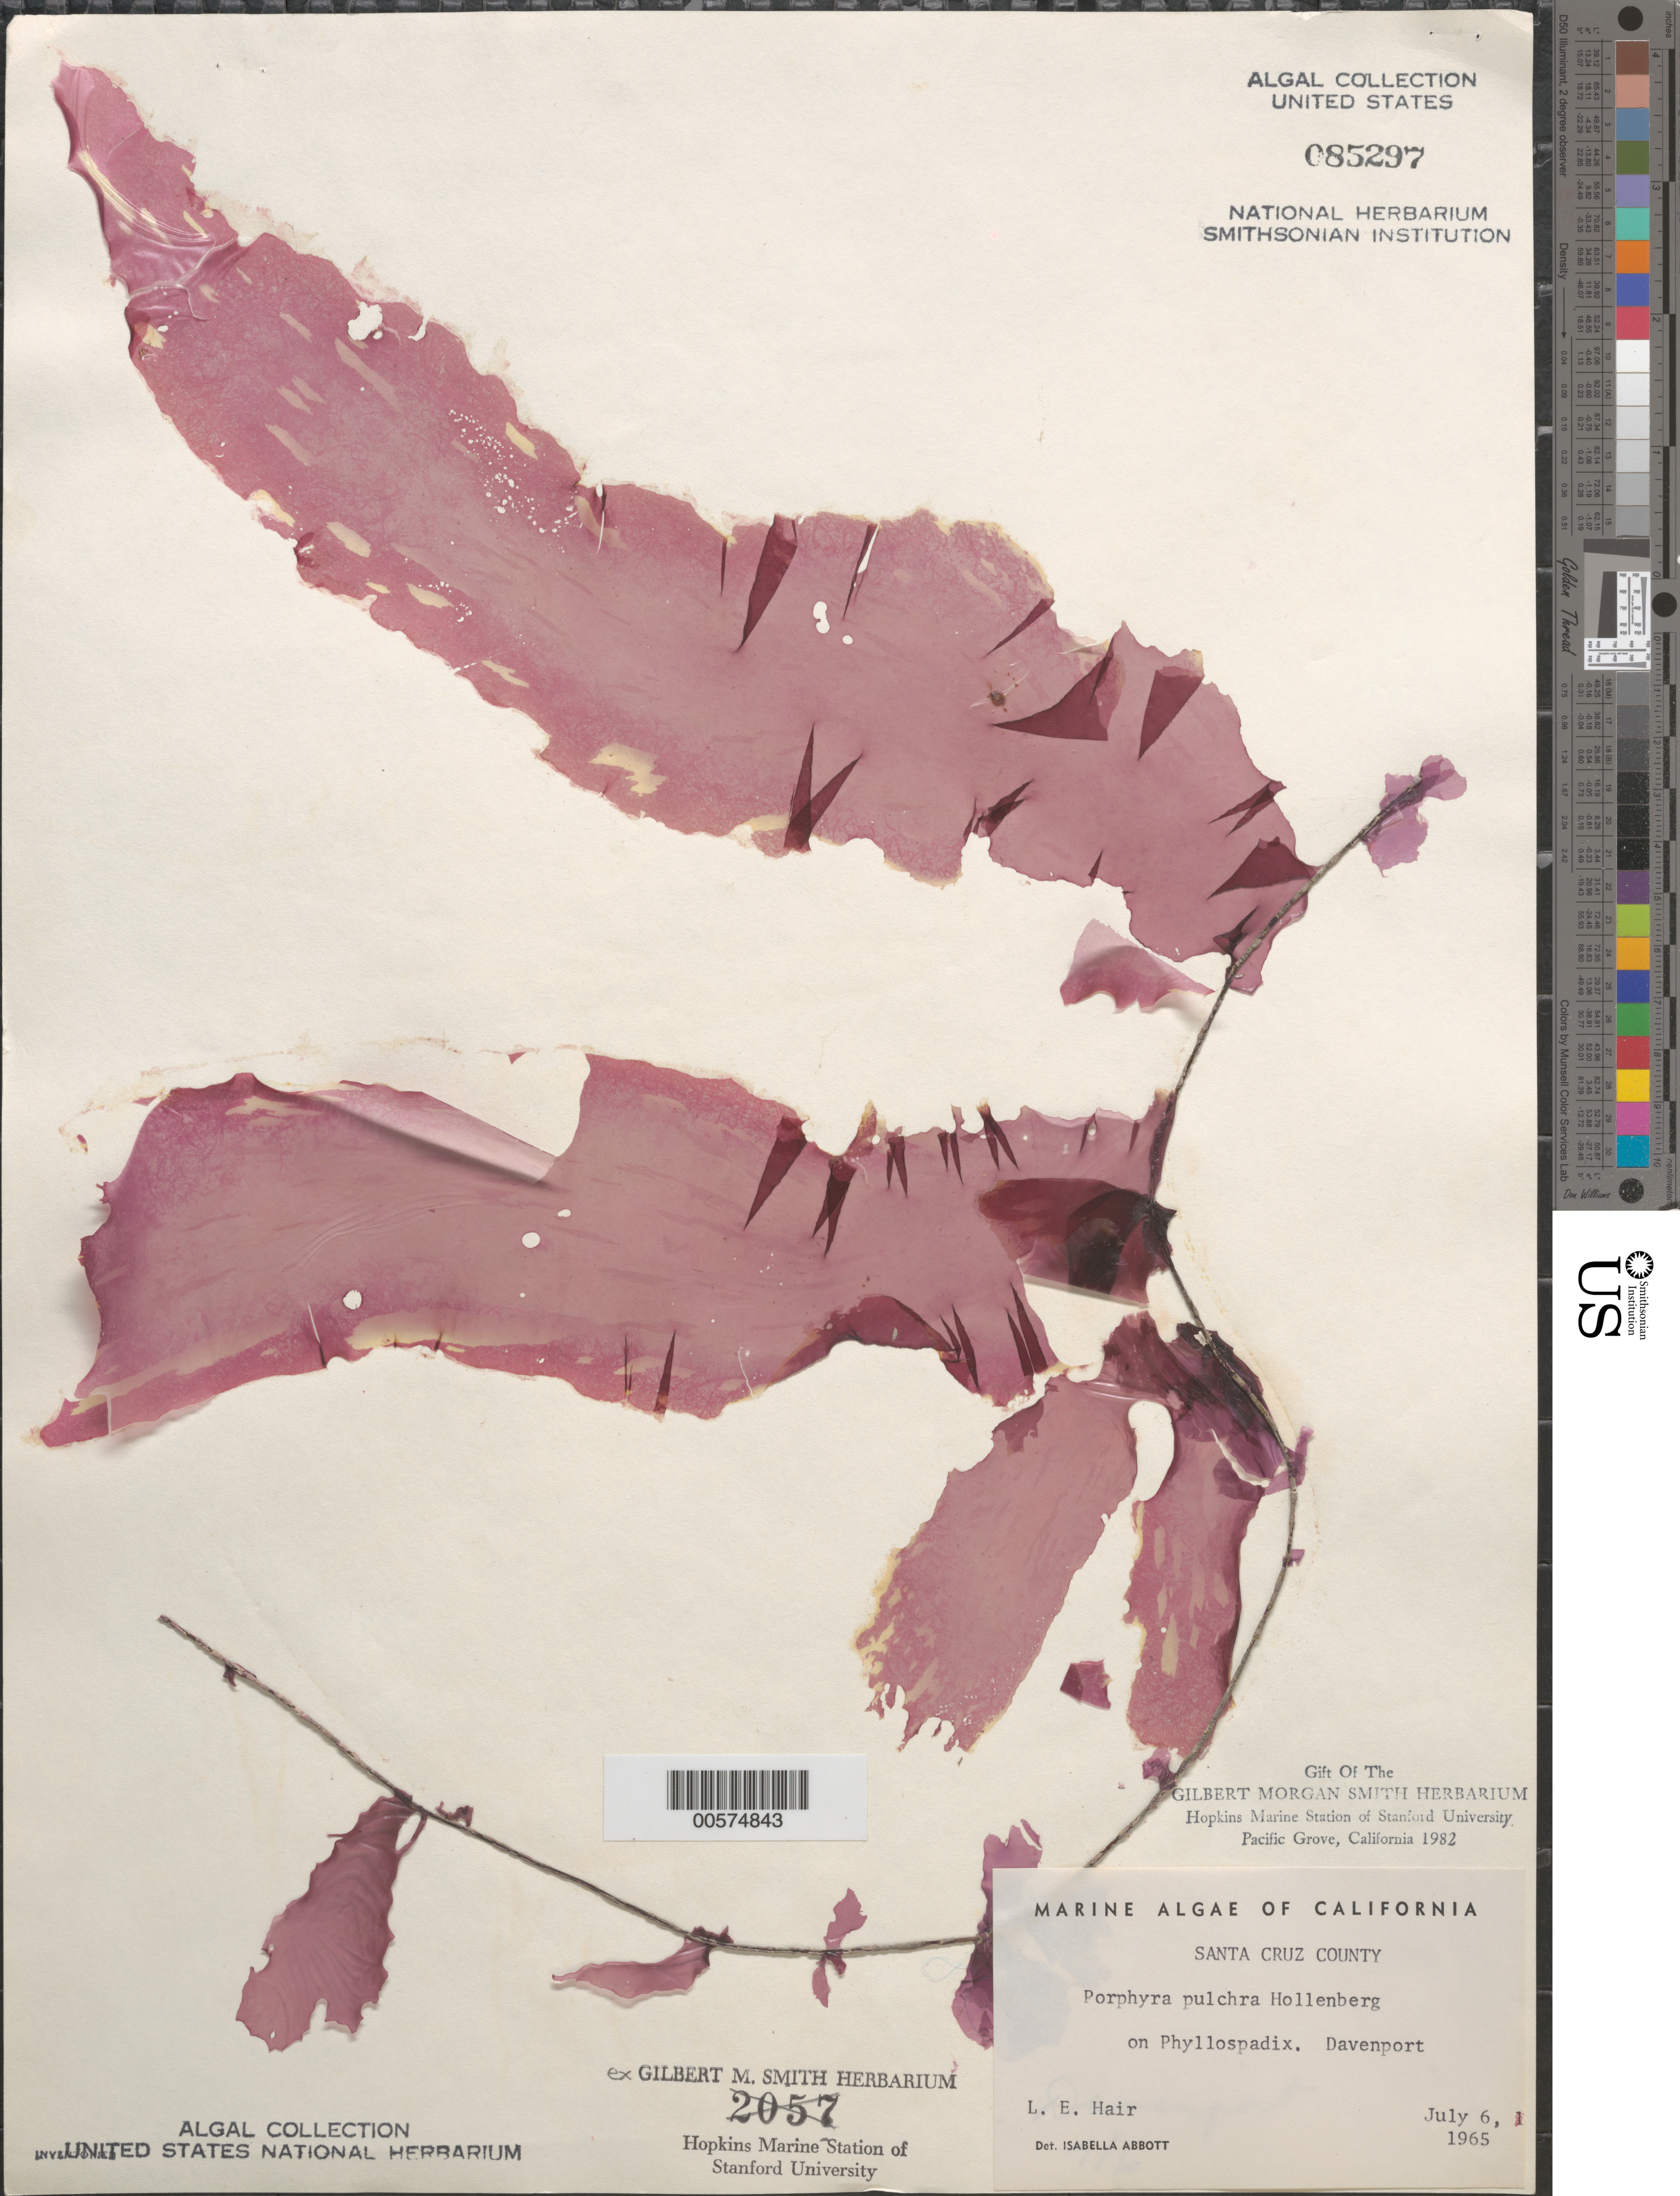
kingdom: Plantae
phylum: Rhodophyta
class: Bangiophyceae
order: Bangiales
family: Bangiaceae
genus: Porphyra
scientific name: Porphyra pulchra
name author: Hollenb. in G.M. Sm. & Hollenb.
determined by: Abbott, Isabella A.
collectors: L. Hair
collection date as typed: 06 Jul 1965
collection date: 1965-07-06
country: United States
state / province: California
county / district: Santa Cruz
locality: Davenport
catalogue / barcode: US 85297